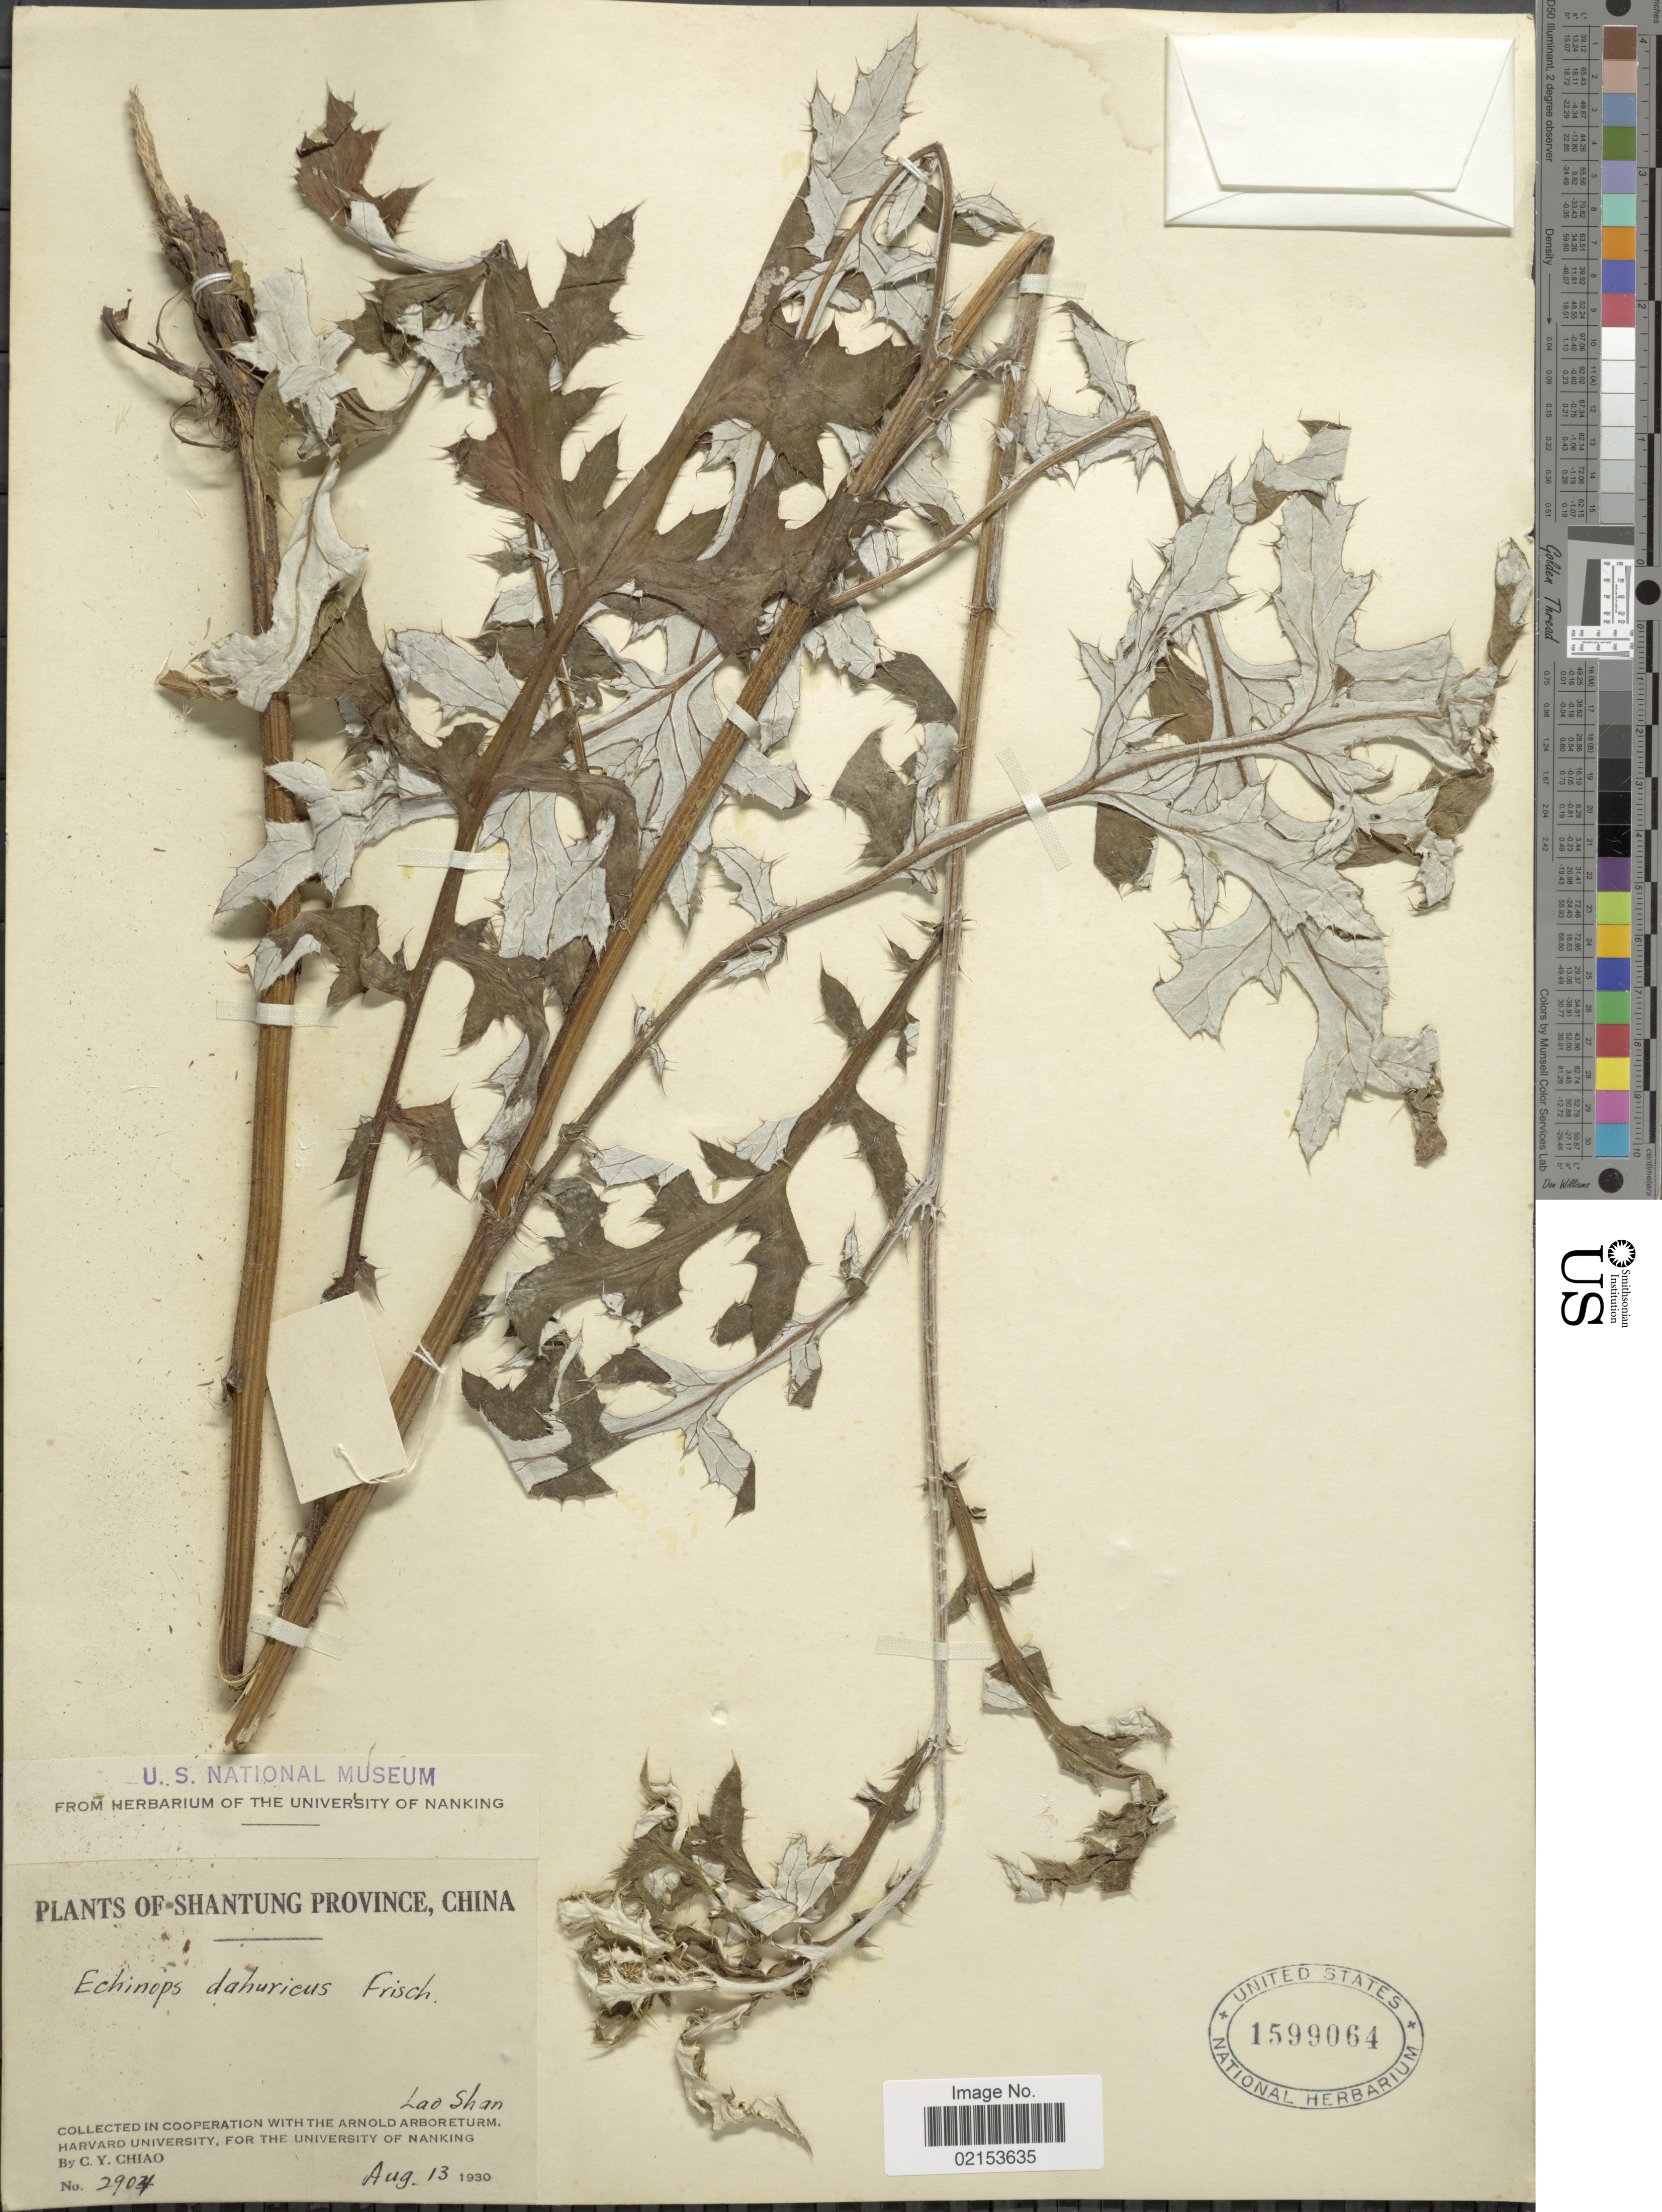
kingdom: Plantae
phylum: Tracheophyta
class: Magnoliopsida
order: Asterales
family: Asteraceae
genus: Echinops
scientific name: Echinops latifolius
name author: Tausch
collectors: C. Y. Chiao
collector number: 2904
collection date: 1930-08-13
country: China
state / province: Shandong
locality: Shantung Province, Lao Shan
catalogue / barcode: US 1599064